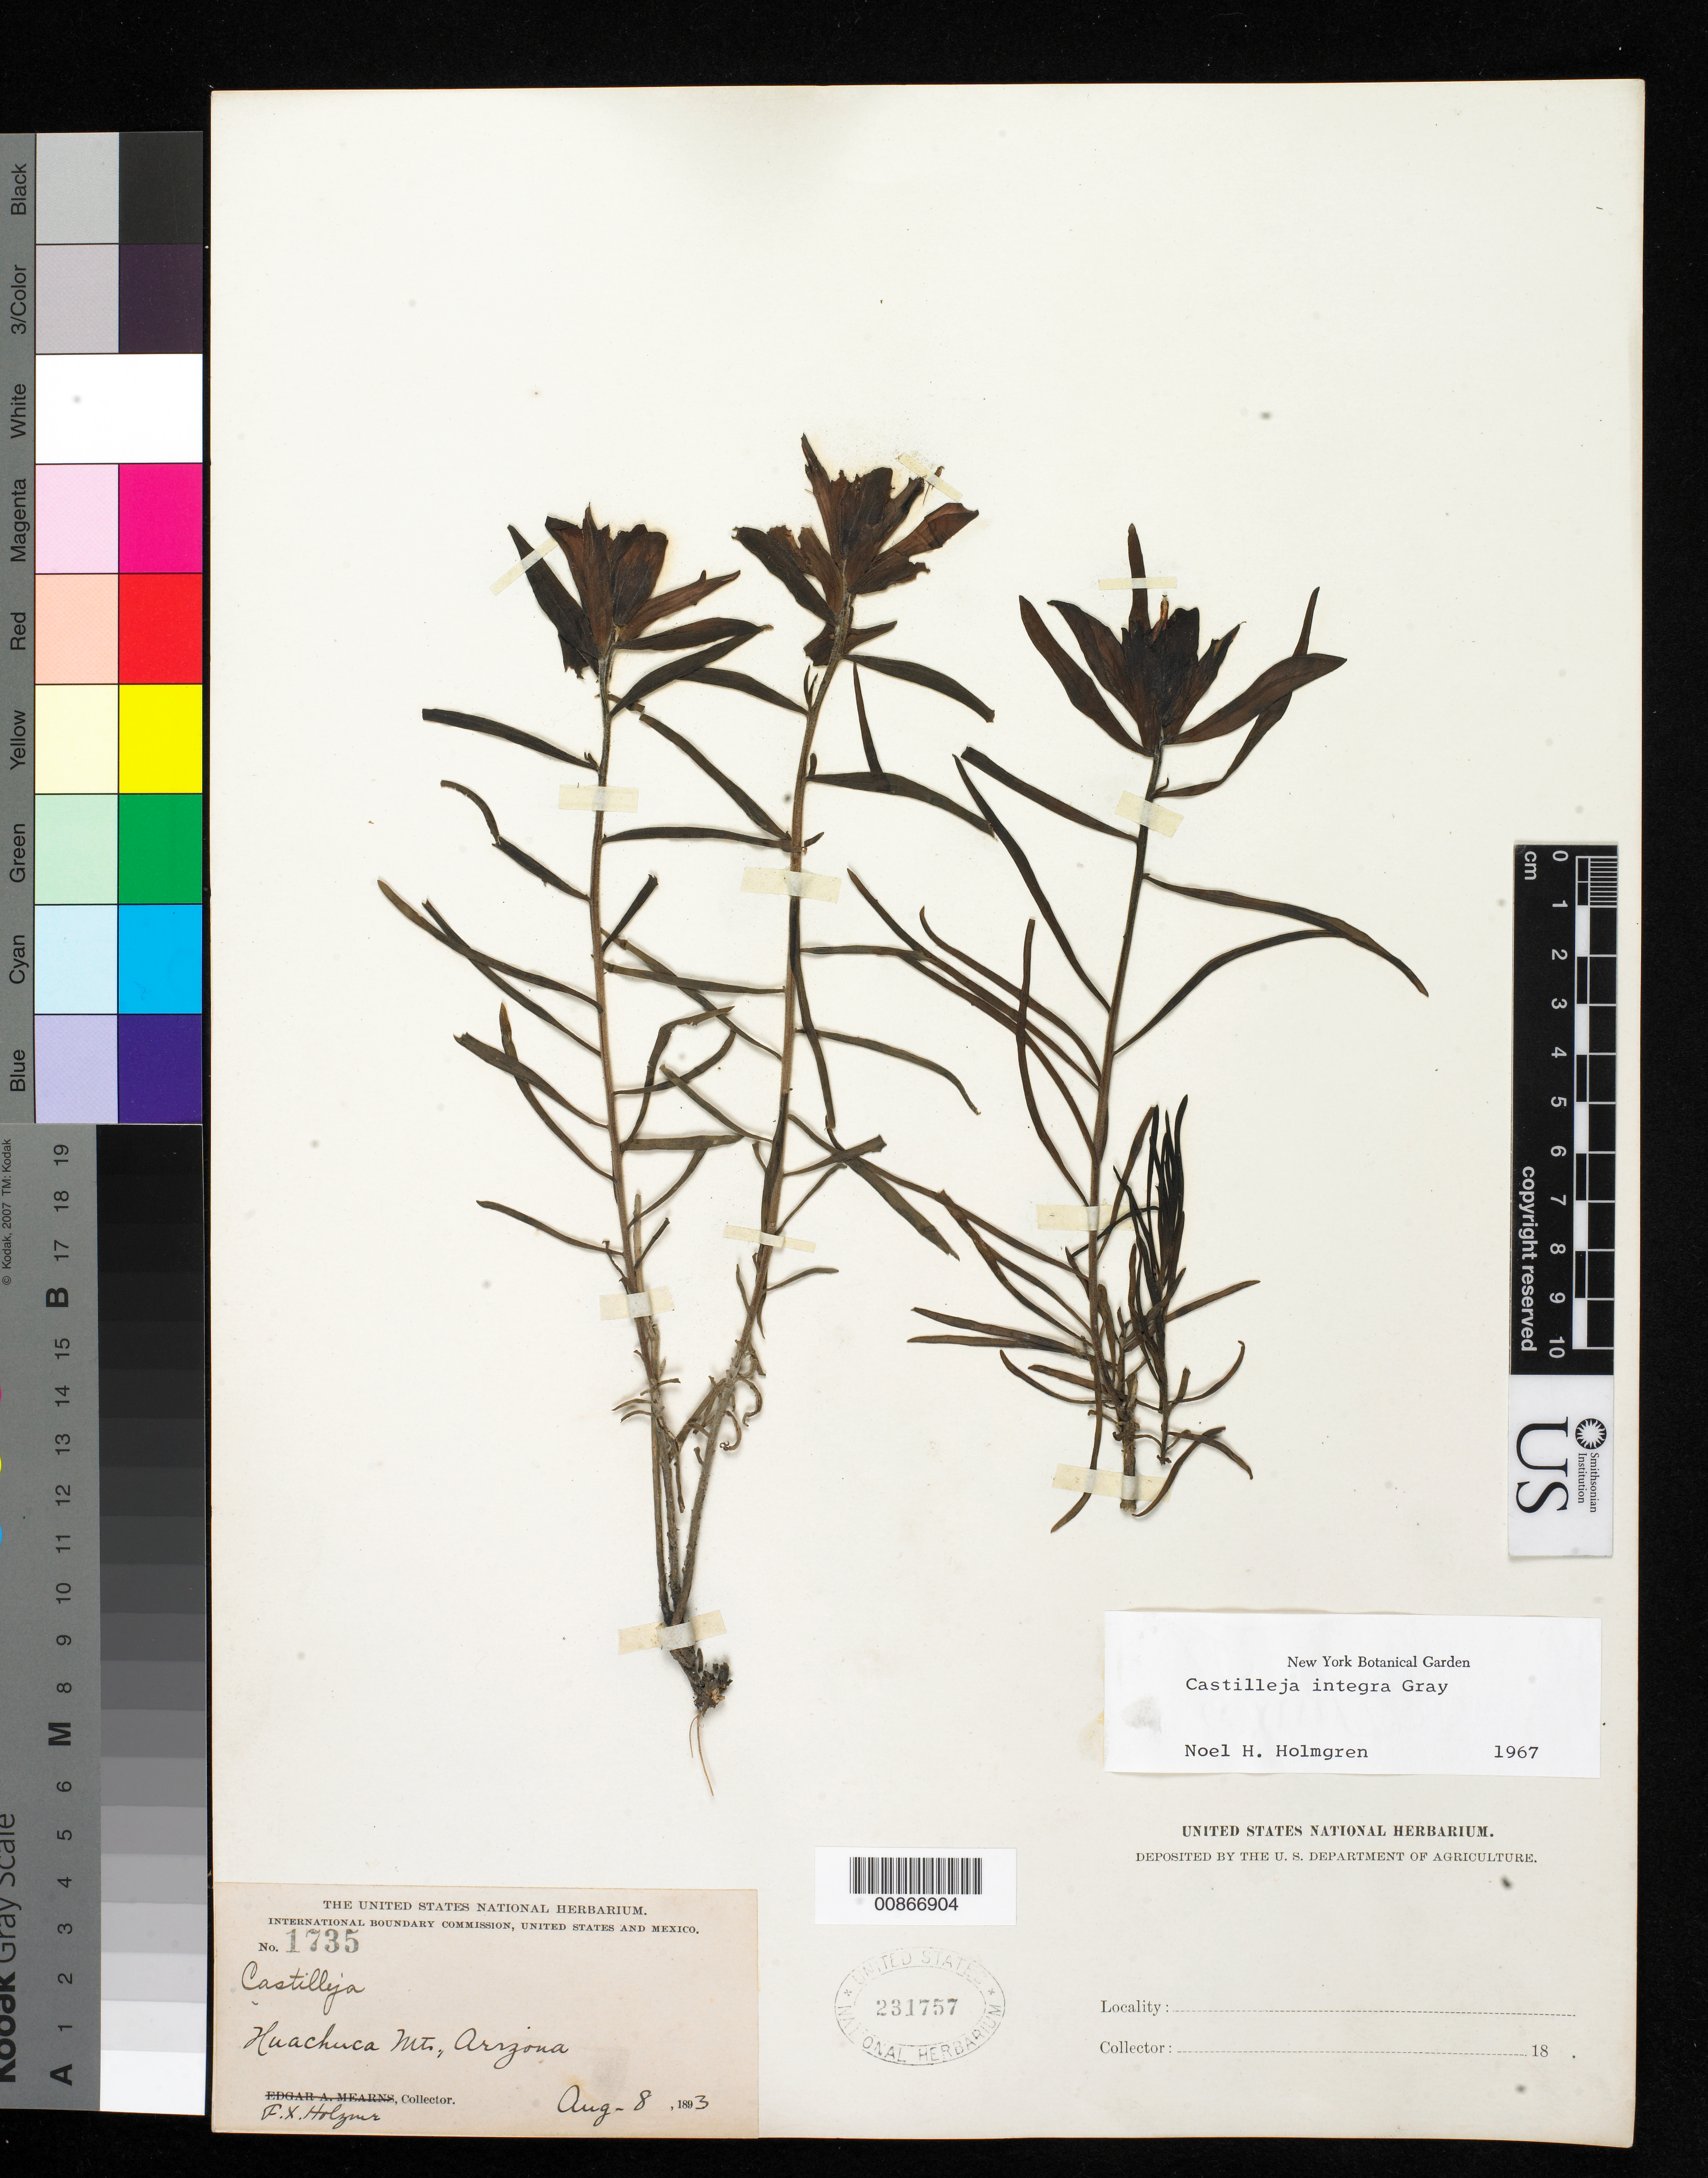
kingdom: Plantae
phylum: Tracheophyta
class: Magnoliopsida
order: Lamiales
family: Orobanchaceae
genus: Castilleja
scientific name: Castilleja integra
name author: A. Gray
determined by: Holmgren, N. H., (NY), New York Botanical Garden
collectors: F. X. Holzner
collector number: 1735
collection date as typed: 08 Aug 1893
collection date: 1893-08-08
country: United States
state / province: Arizona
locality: Huachuca Mts.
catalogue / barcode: US 231757